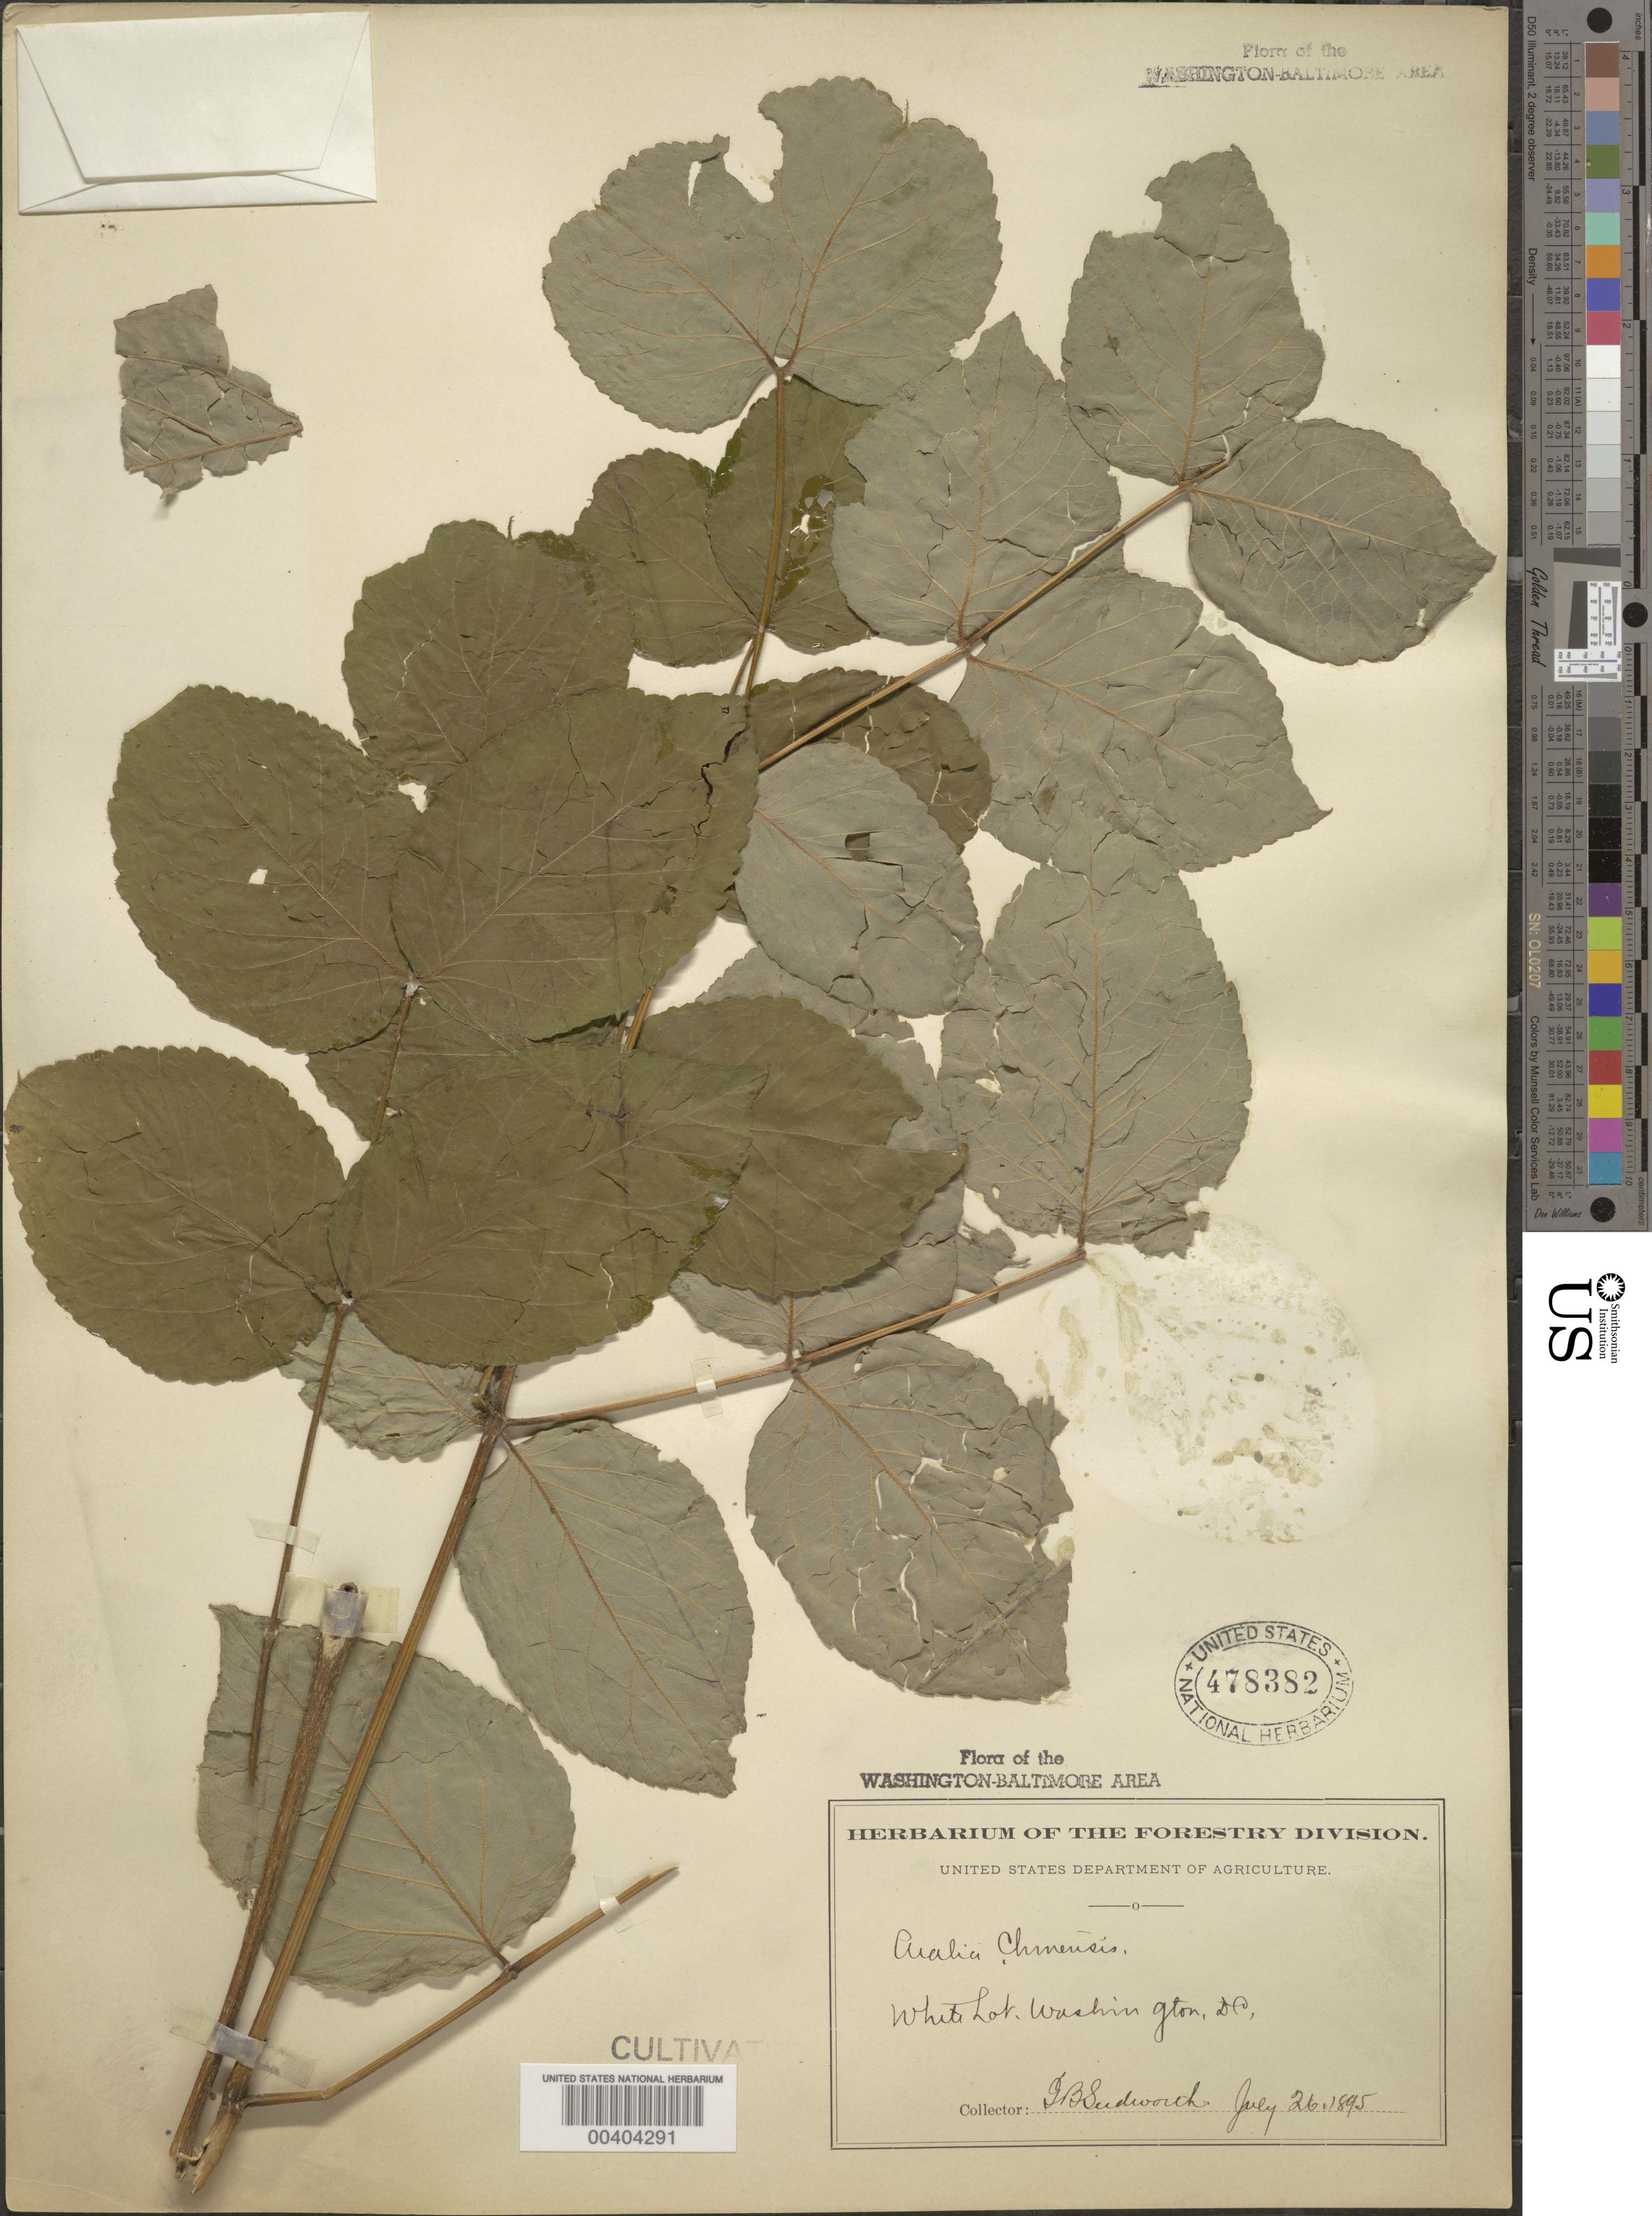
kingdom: Plantae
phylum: Tracheophyta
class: Magnoliopsida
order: Apiales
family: Araliaceae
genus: Aralia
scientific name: Aralia chinensis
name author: L.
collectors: G. B. Sudworth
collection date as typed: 26 Jul 1895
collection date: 1895-07-26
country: United States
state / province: District of Columbia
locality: White Lot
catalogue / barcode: US 478382